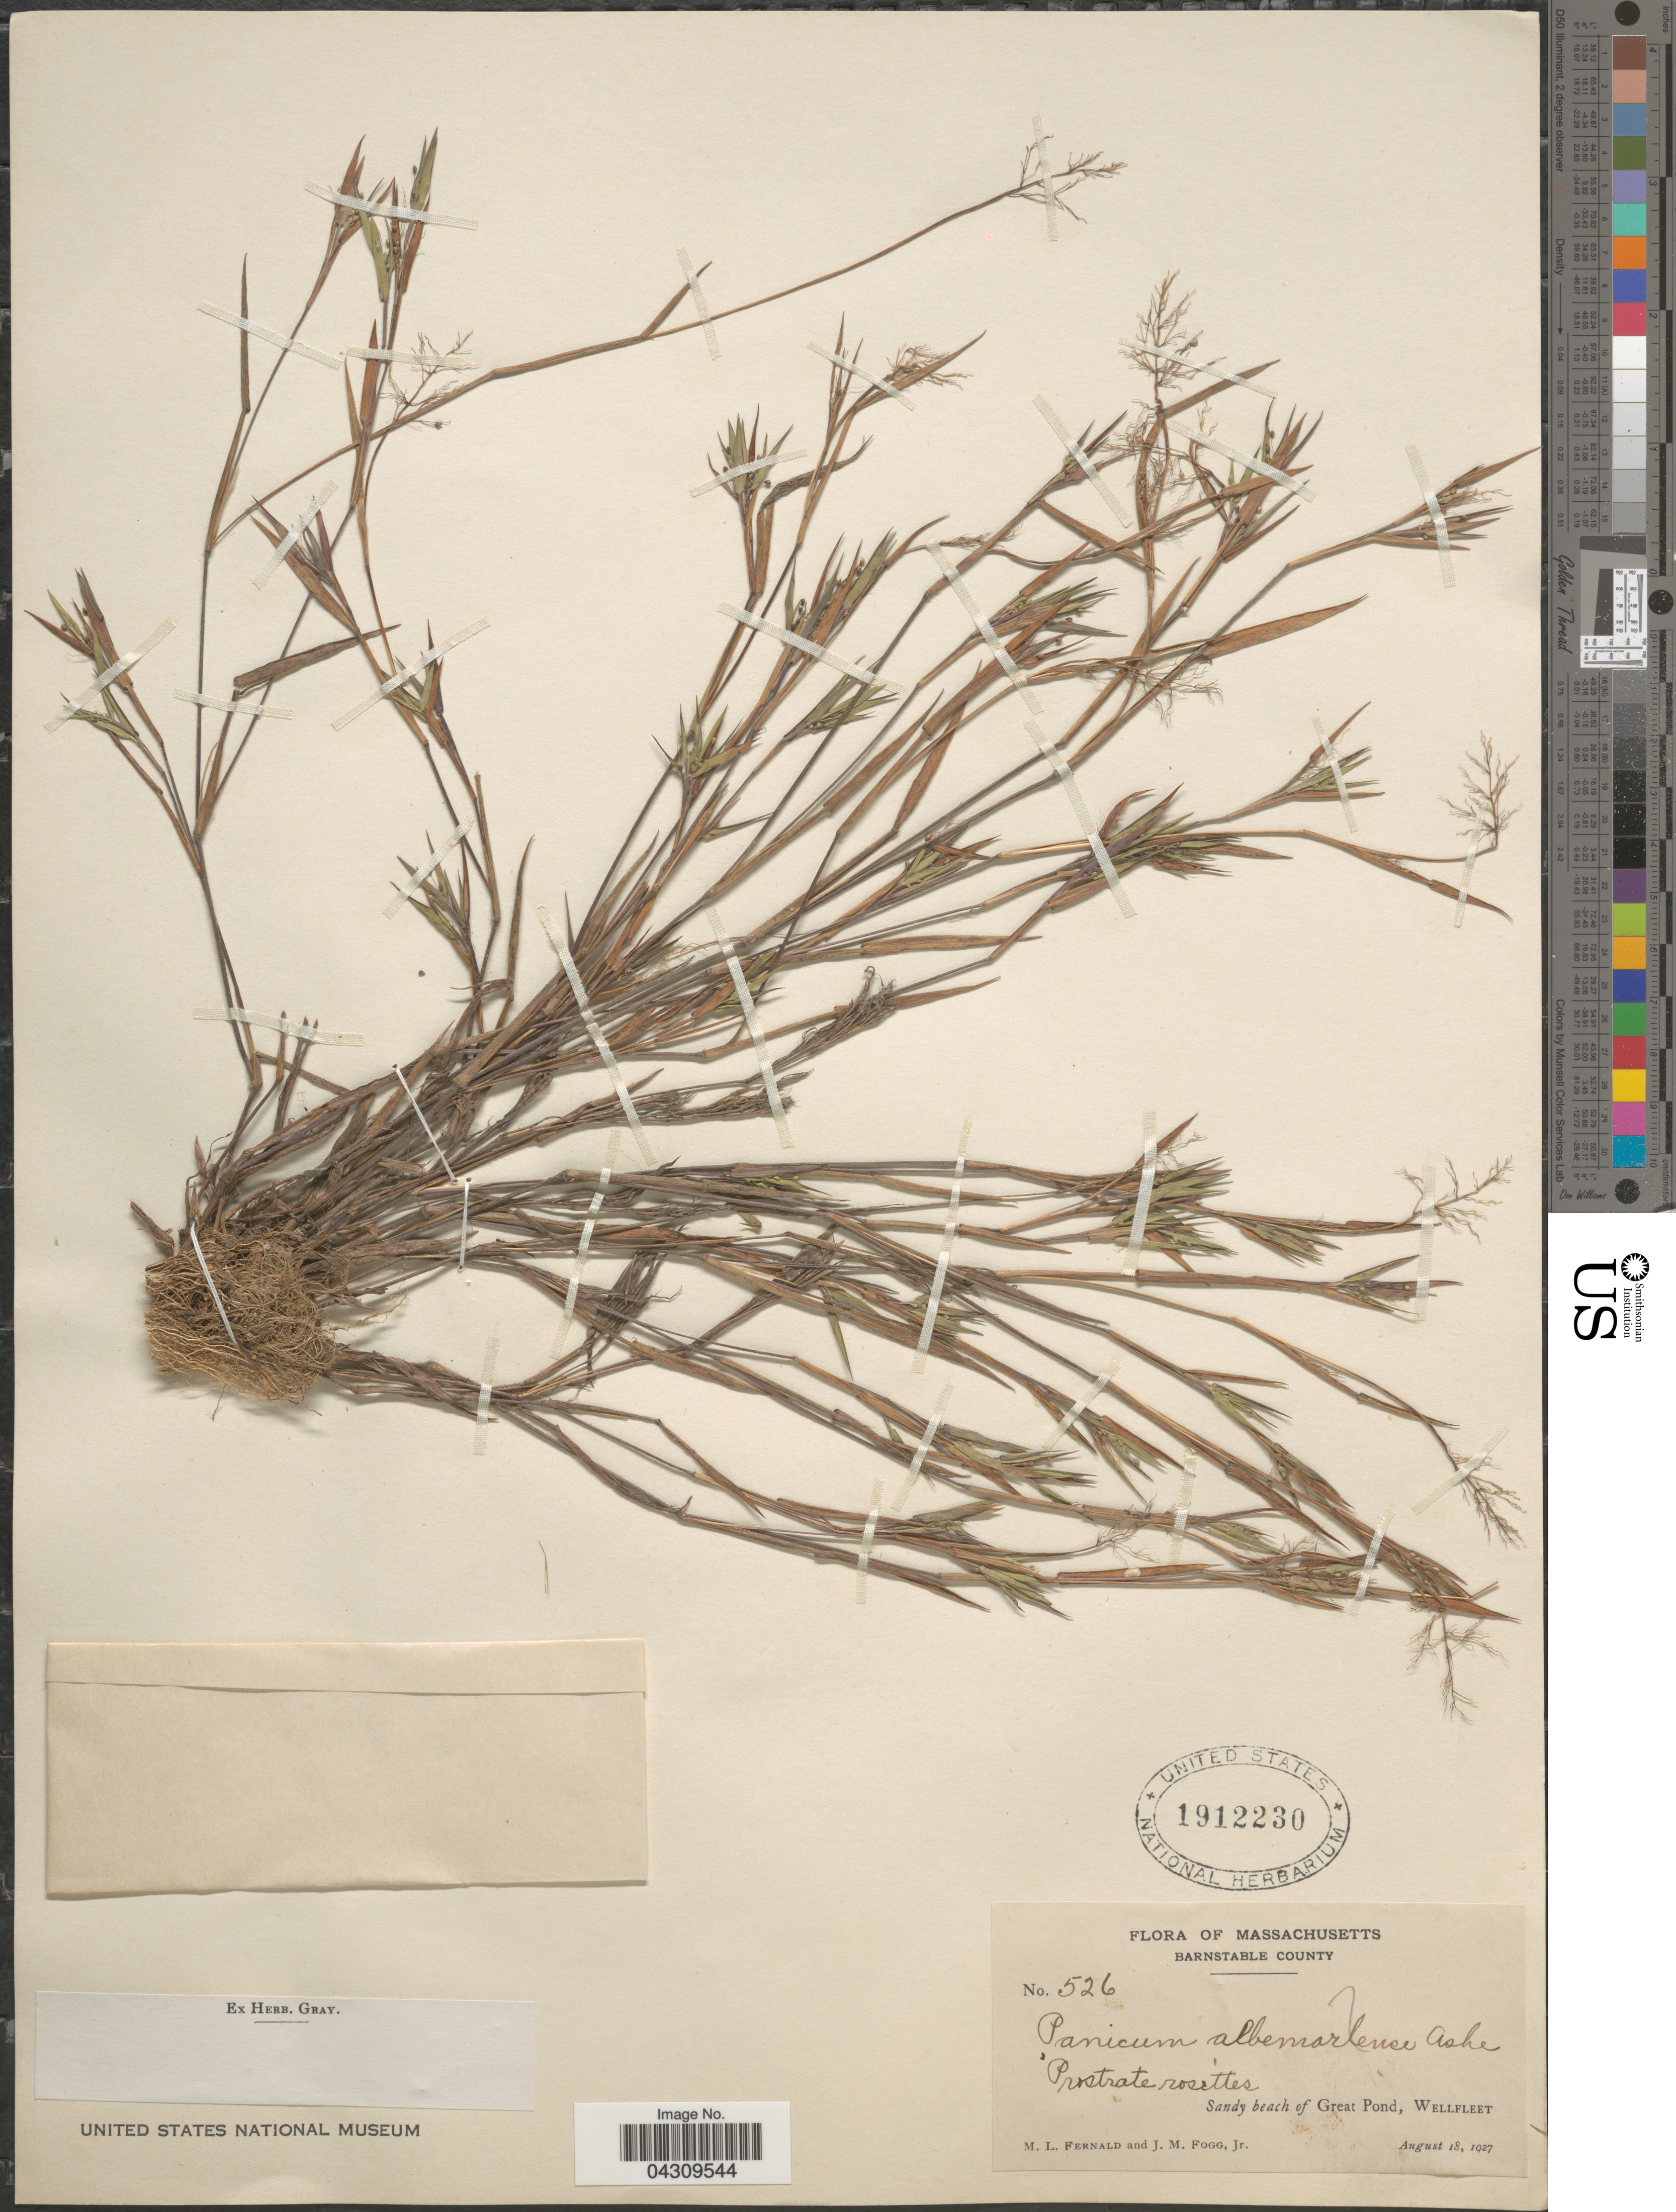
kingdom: Plantae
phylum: Tracheophyta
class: Liliopsida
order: Poales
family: Poaceae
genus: Dichanthelium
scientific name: Dichanthelium acuminatum var. acuminatum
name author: (Sw.) Gould & C.A. Clark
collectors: M. L. Fernald & J. Fogg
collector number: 526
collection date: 1927-08-18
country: United States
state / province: Massachusetts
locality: Barnstable County. Prostrate rosettes. Sandy beach of Great Pond, Wellfleet.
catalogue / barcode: US 1912230